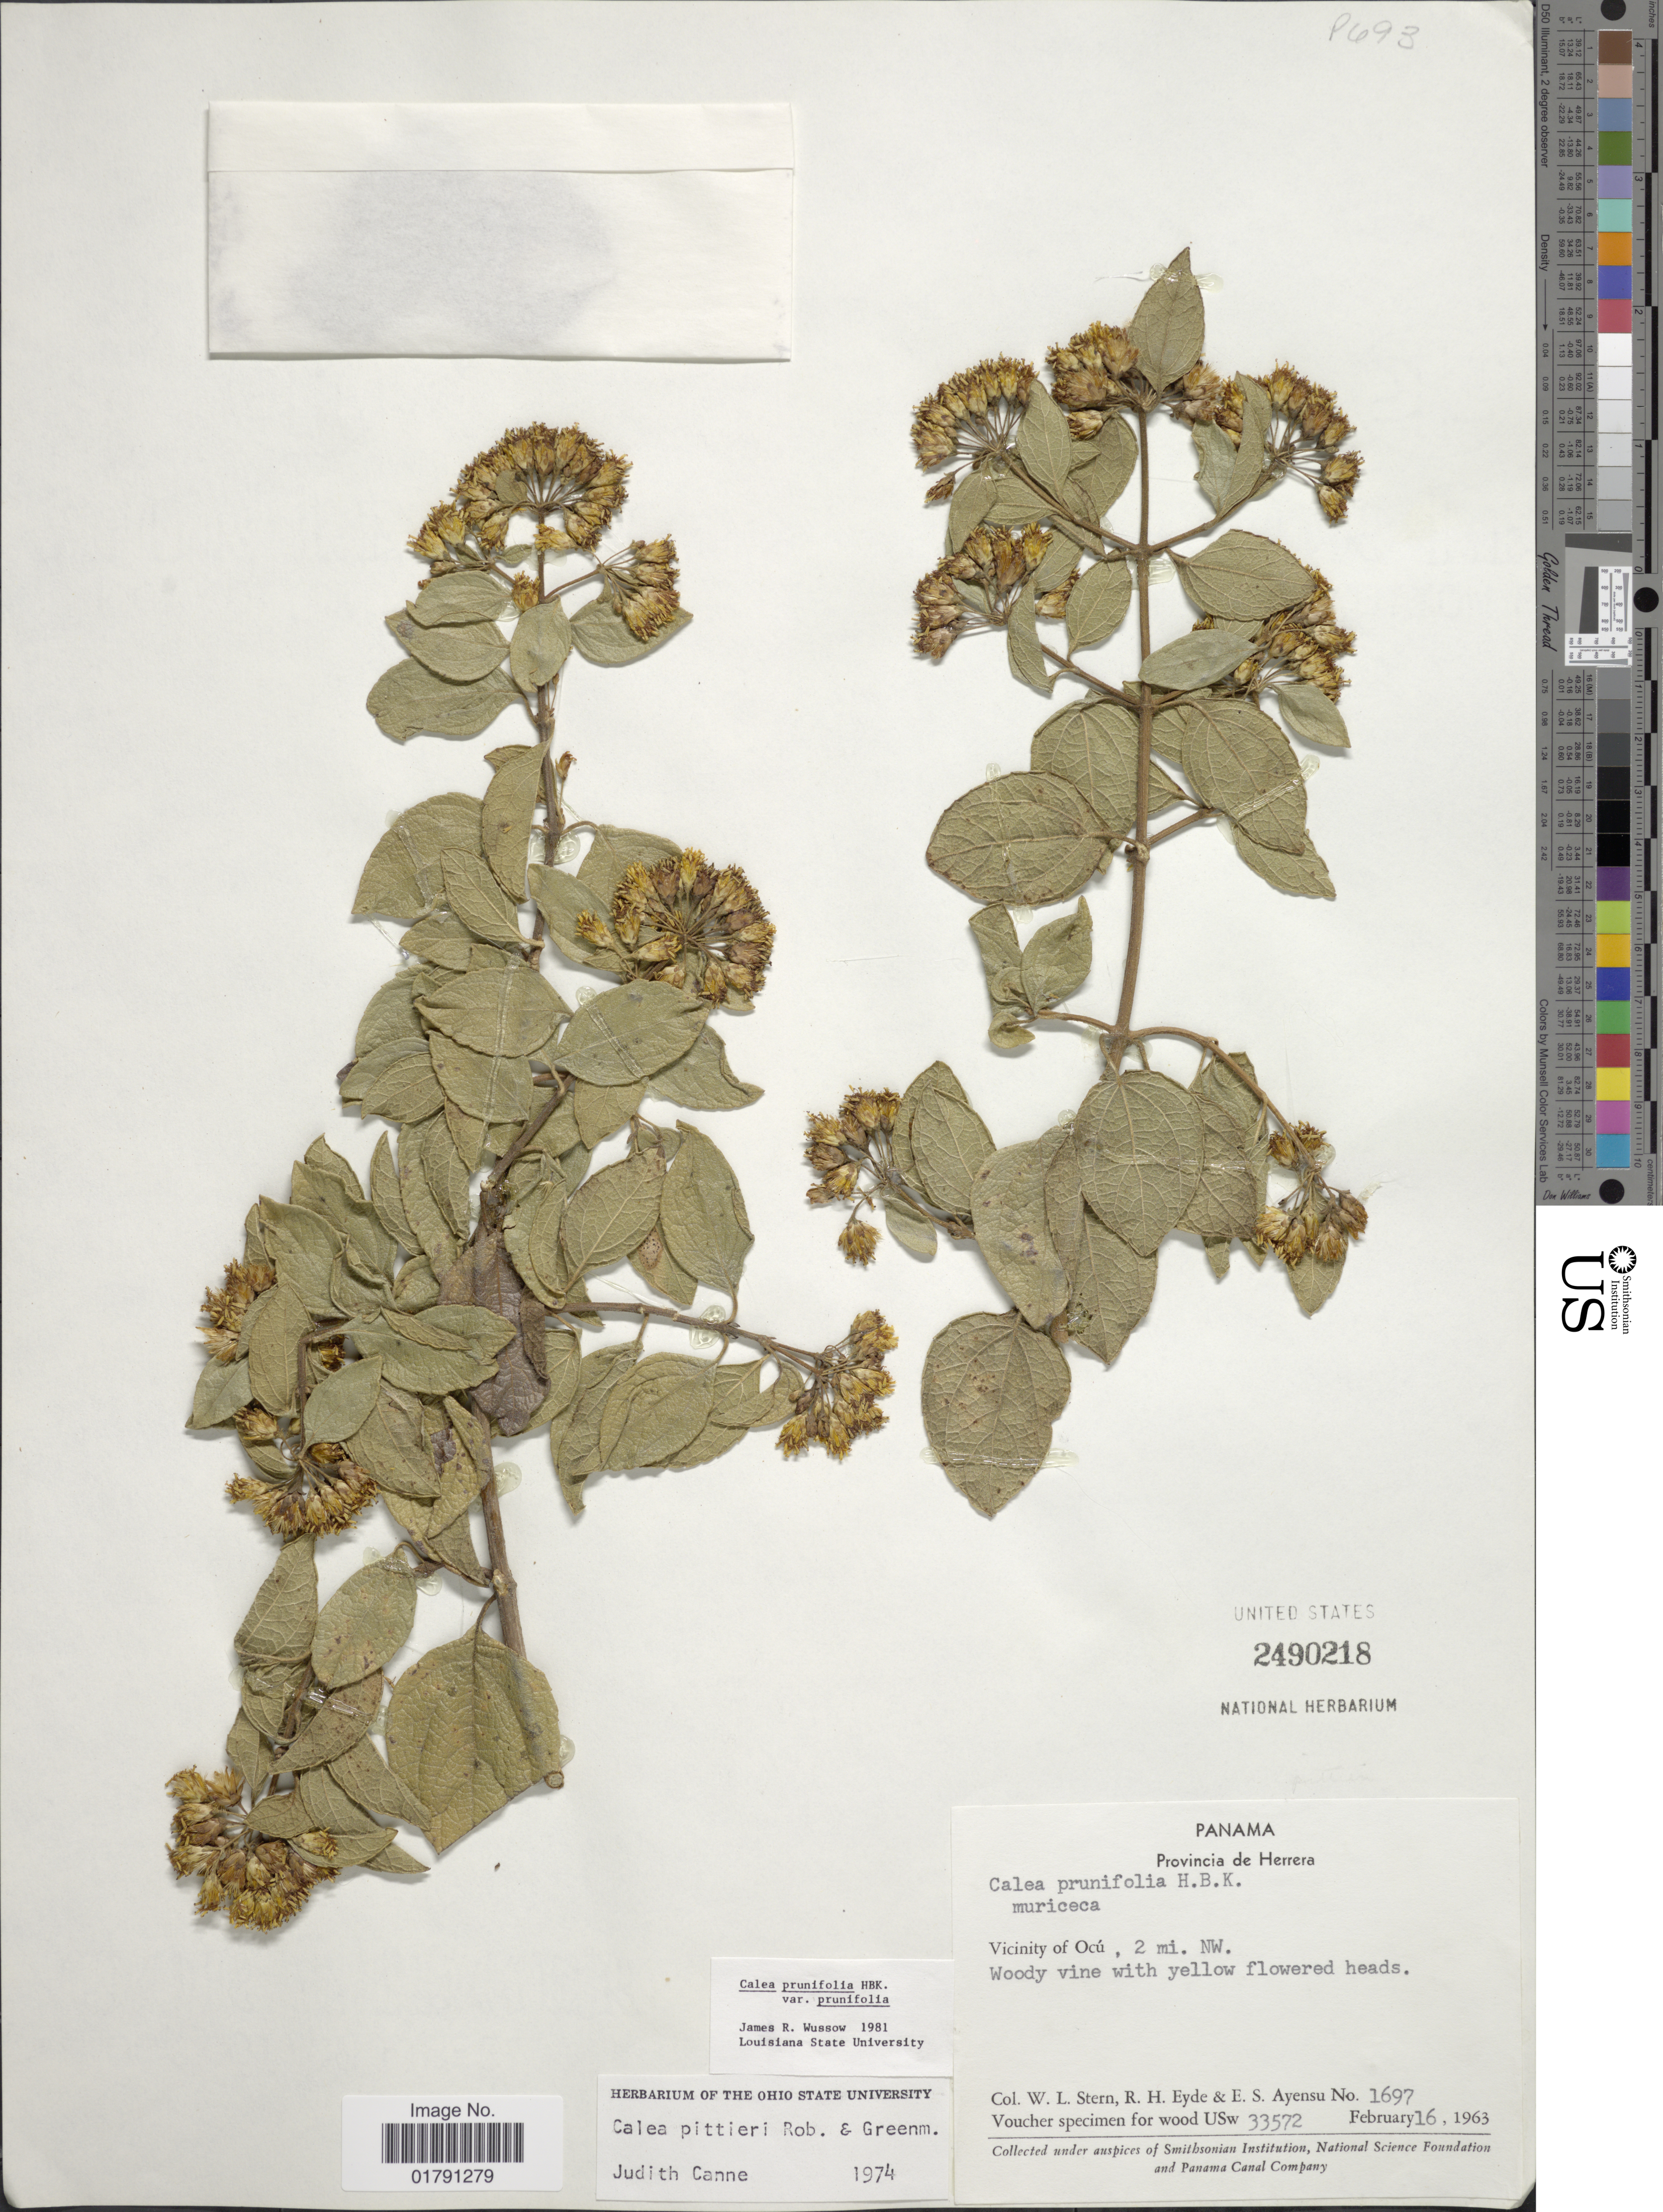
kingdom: Plantae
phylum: Tracheophyta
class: Magnoliopsida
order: Asterales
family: Asteraceae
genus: Calea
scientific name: Calea prunifolia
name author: Kunth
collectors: W. L. Stern, R. H. Eyde & E. S. Ayensu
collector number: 1697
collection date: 1963-02-16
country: Panama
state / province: Herrera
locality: Vicinity of Ocu, 2 mi NW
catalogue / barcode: US 2490218